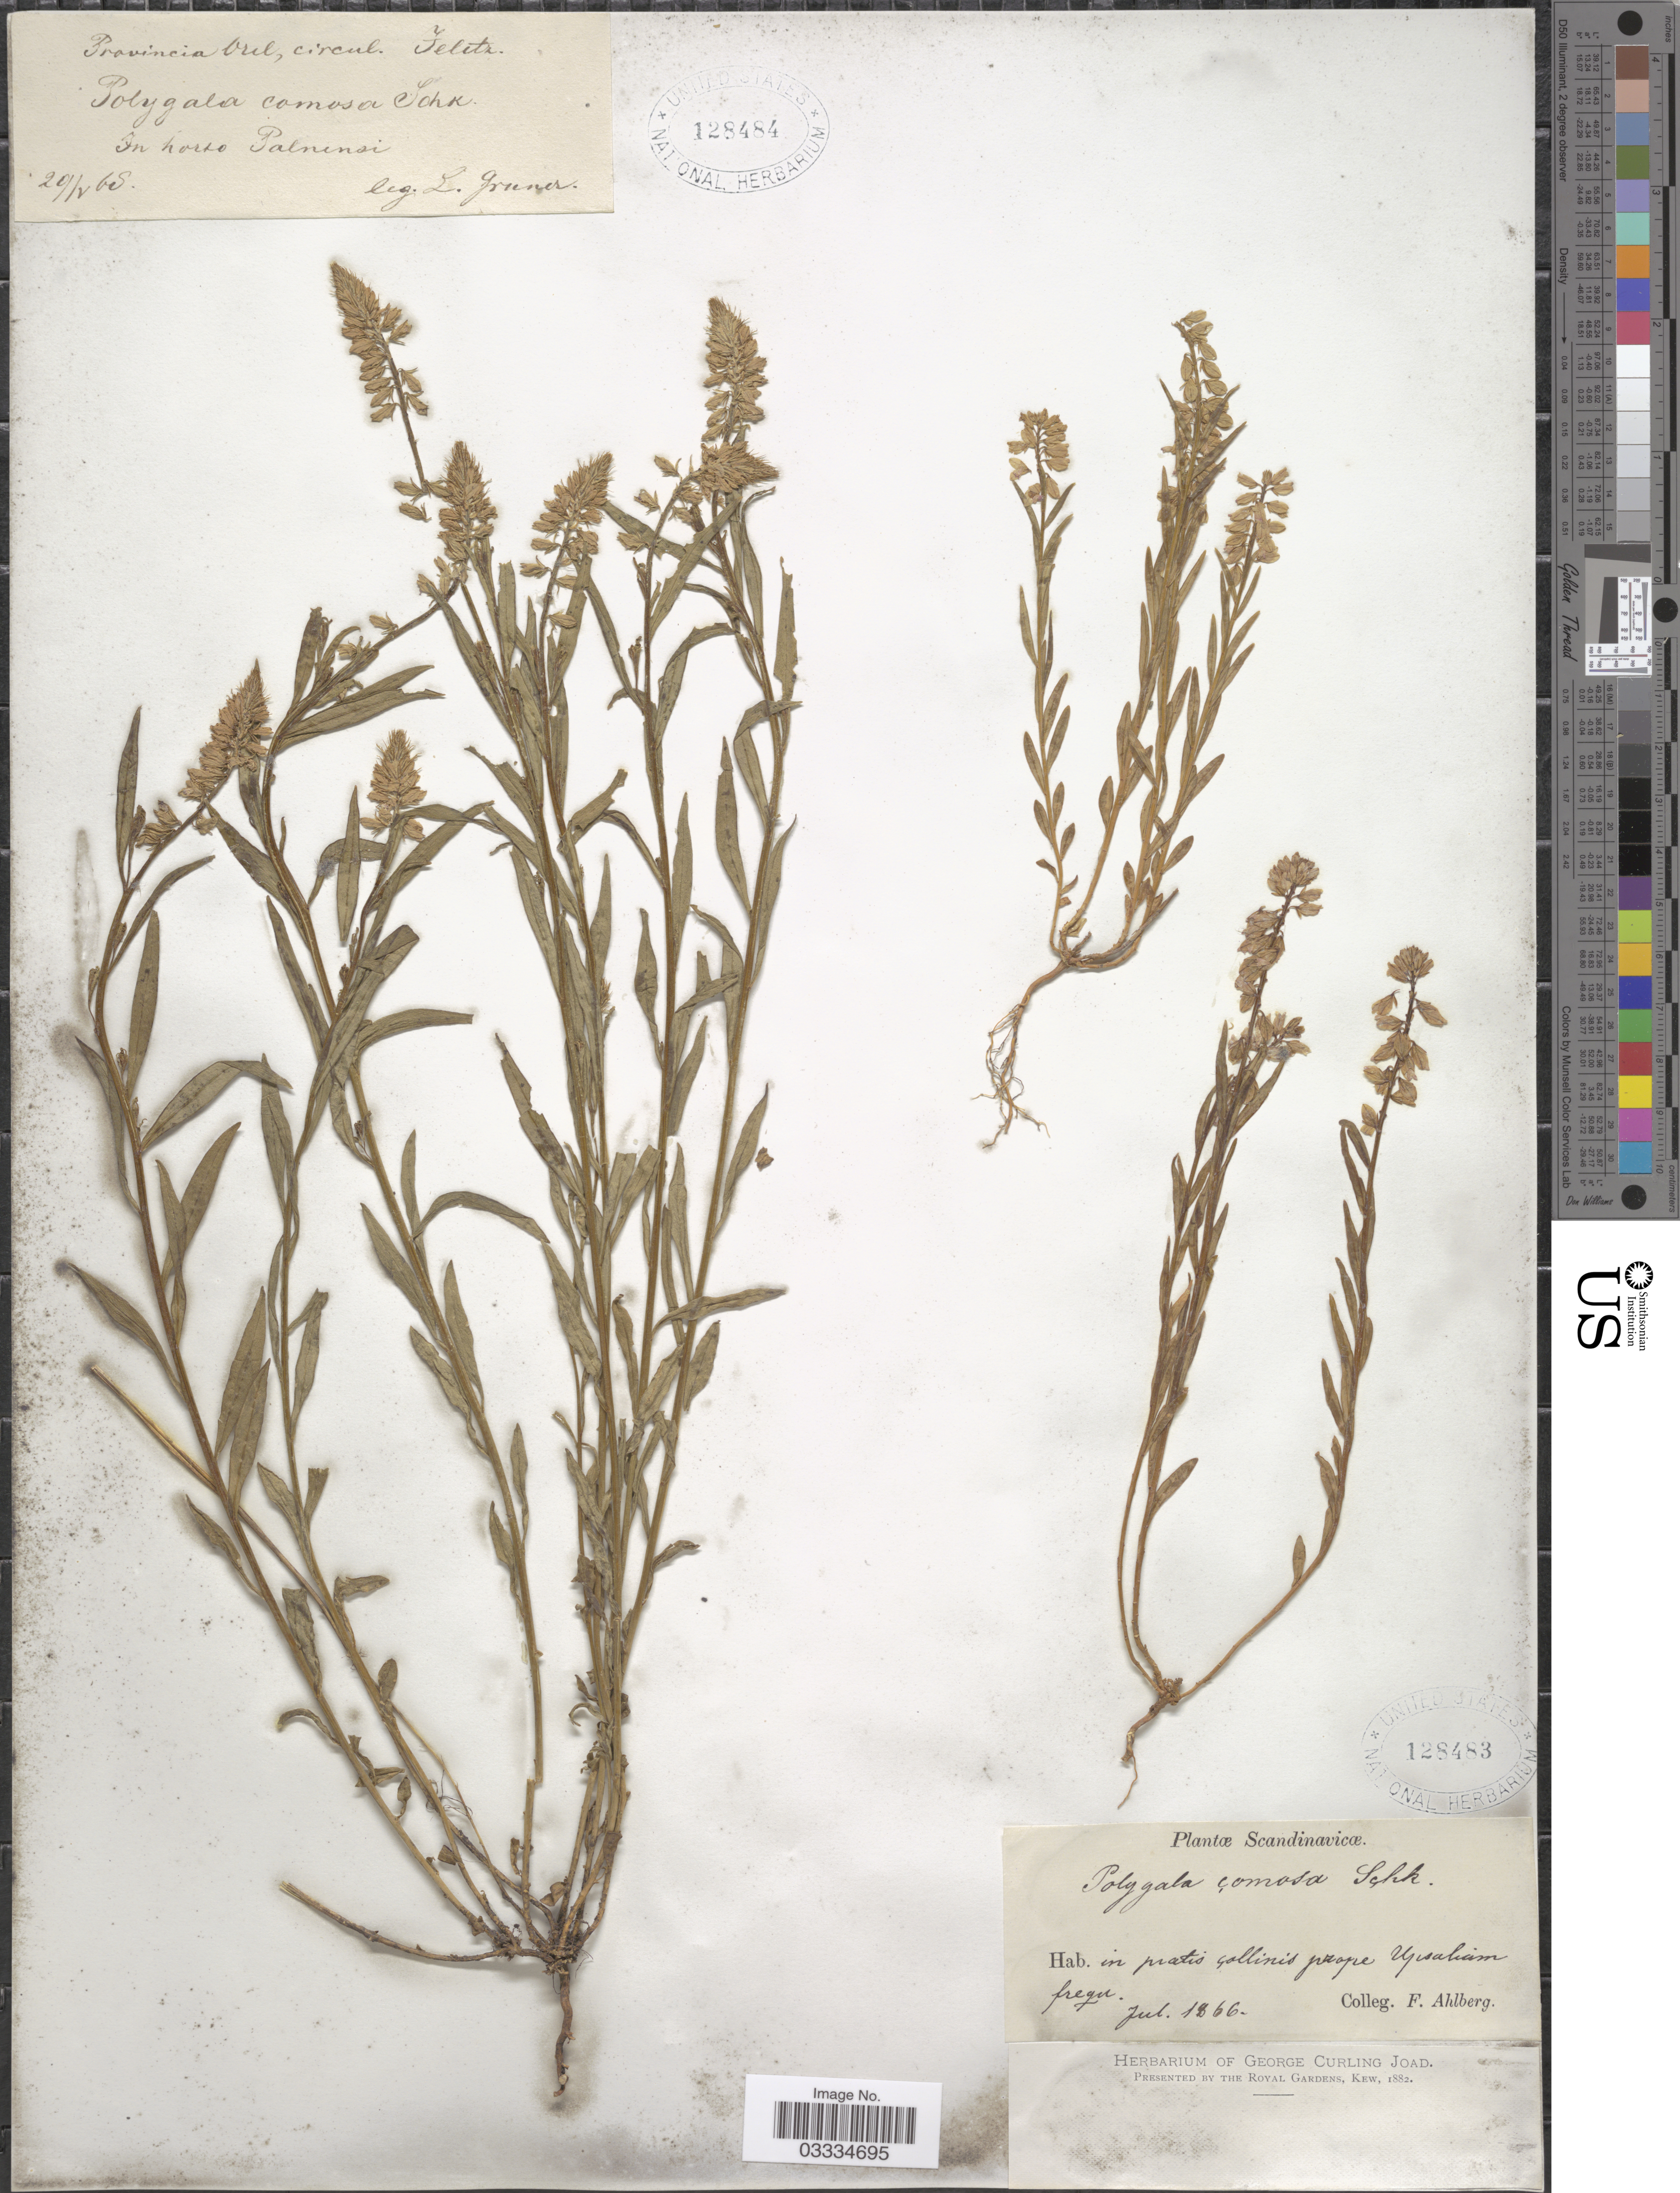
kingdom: Plantae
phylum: Tracheophyta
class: Magnoliopsida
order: Fabales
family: Polygalaceae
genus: Polygala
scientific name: Polygala comosa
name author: Schkuhr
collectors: L. F. Gruner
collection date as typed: Transcribed d/m/y: 20/5/68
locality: Provincia Orel, circul. Felitz. [interpreted] In horto Palnensi.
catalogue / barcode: US 128484-2